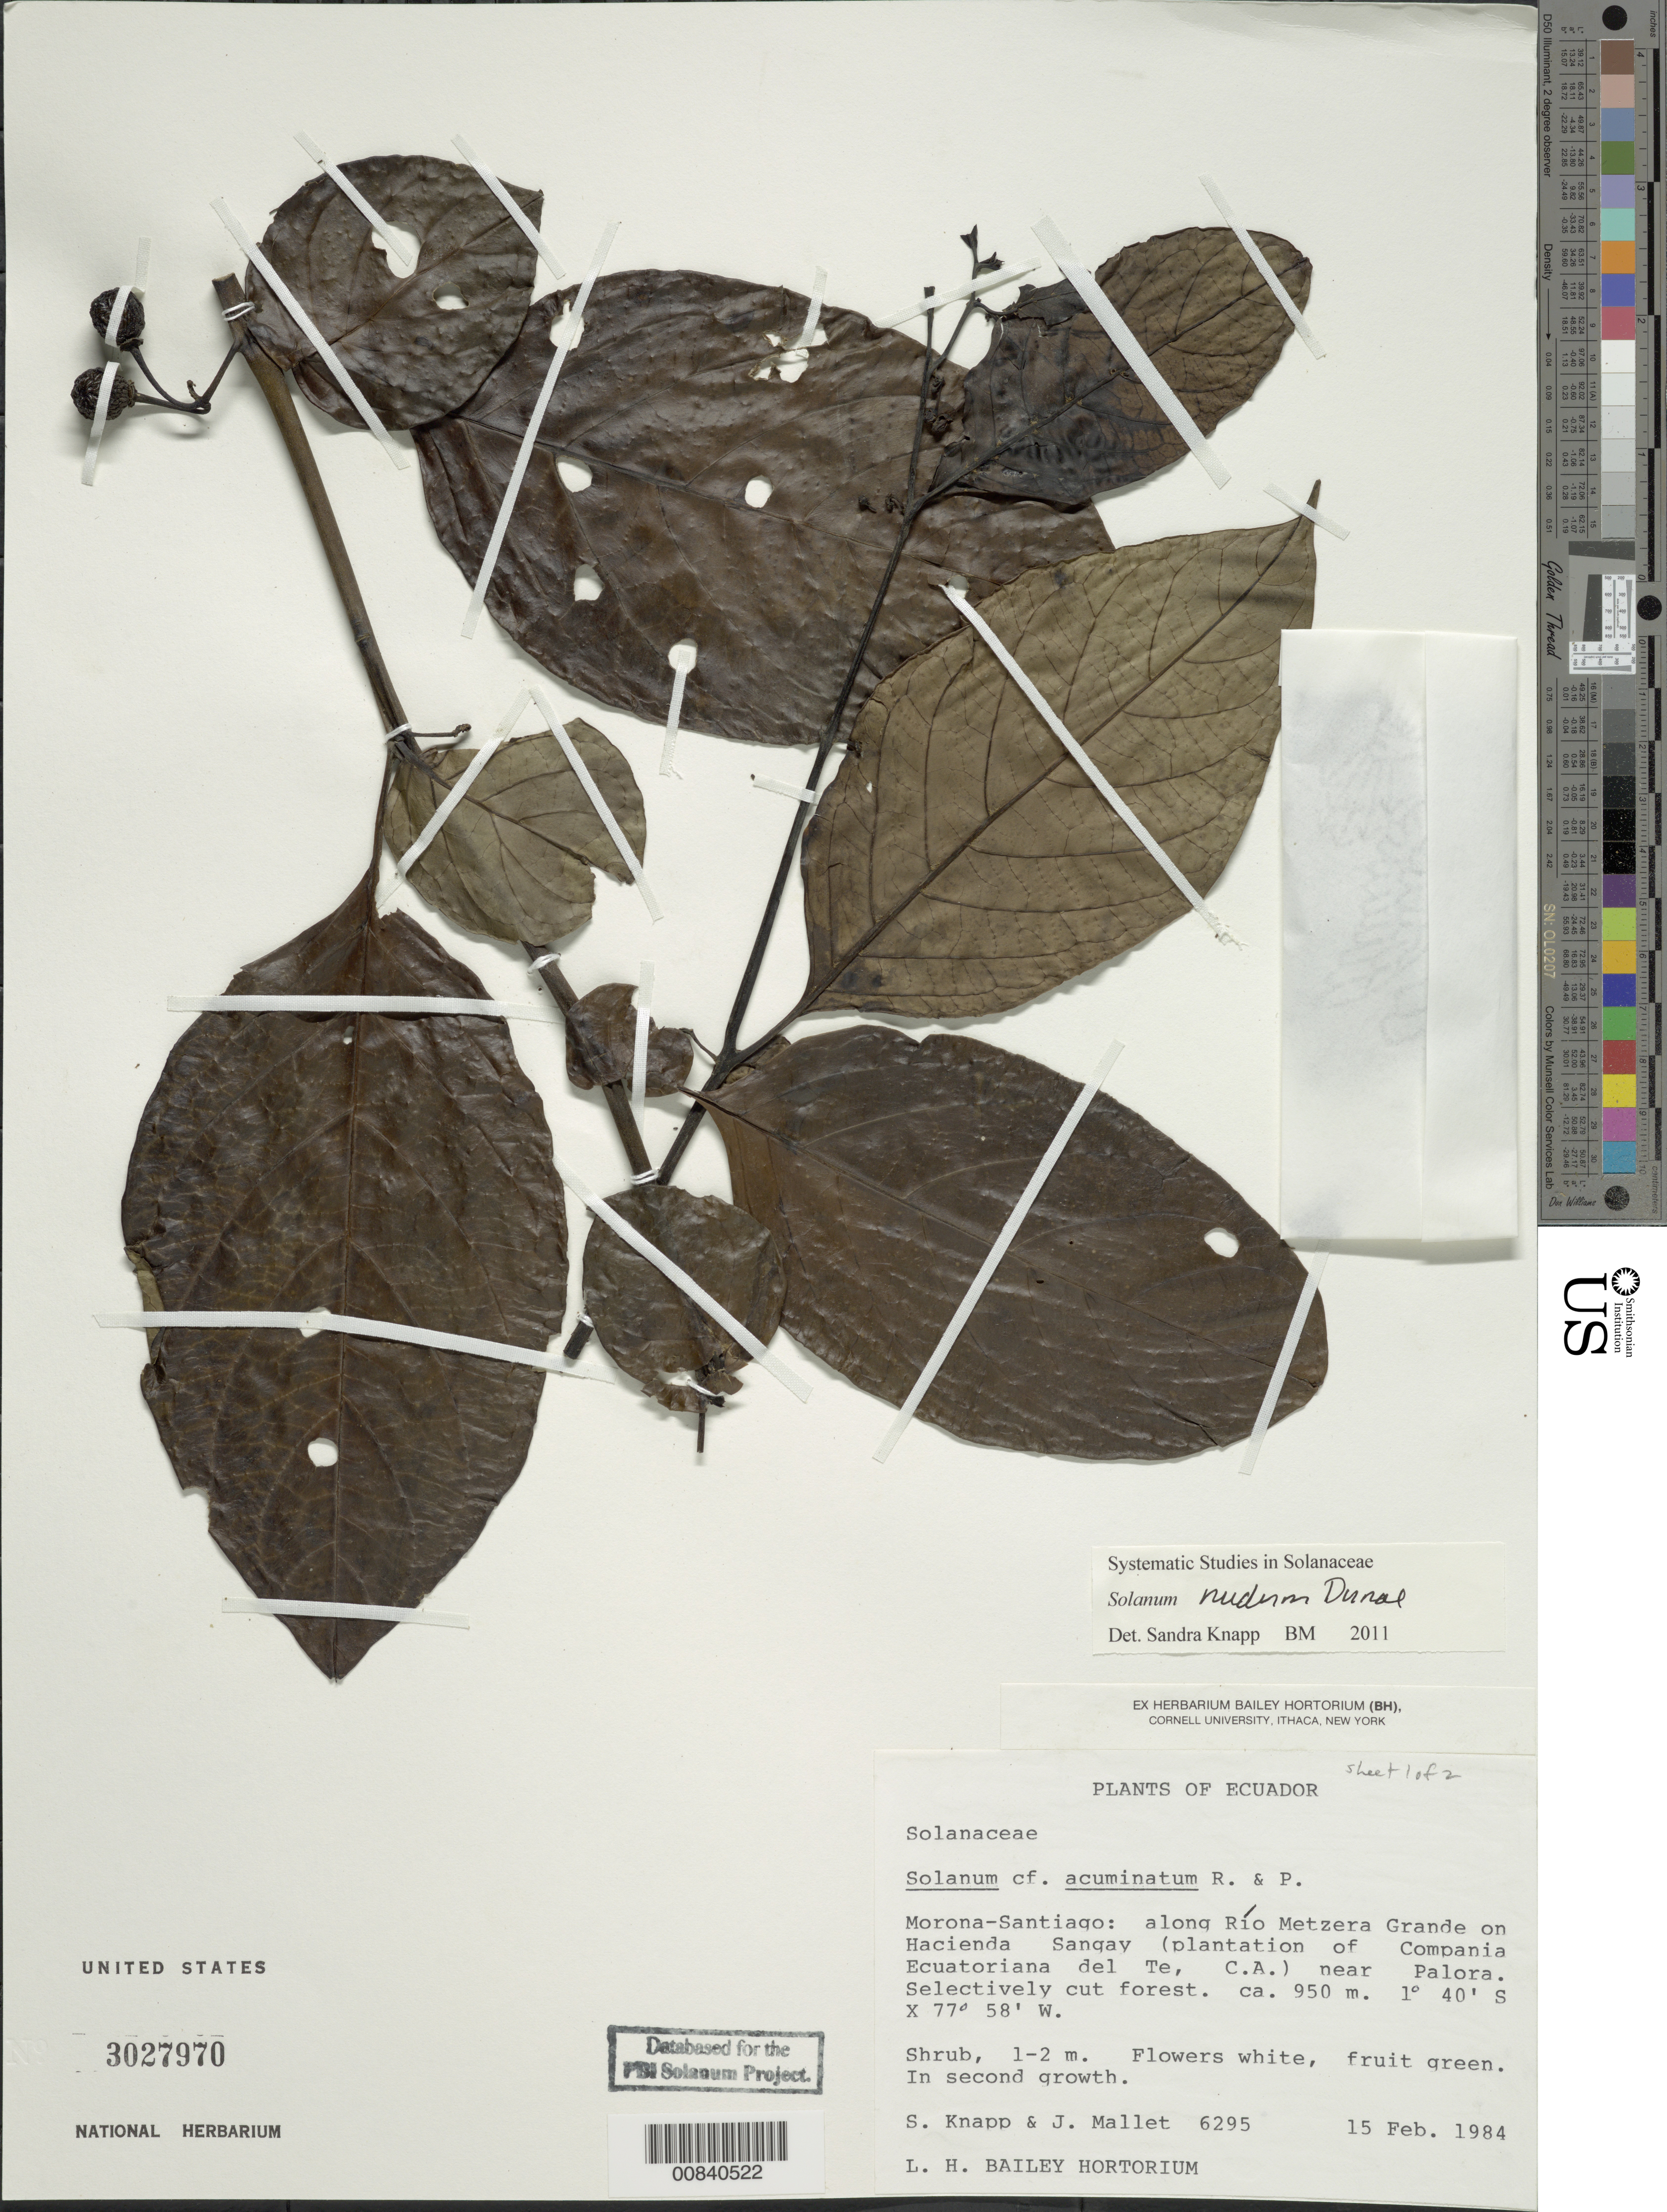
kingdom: Plantae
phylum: Tracheophyta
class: Magnoliopsida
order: Solanales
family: Solanaceae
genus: Solanum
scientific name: Solanum nudum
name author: Dunal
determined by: Knapp, S. D.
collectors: S. Knapp & J. Mallet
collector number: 6295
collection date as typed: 15 Feb 1984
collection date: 1984-02-15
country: Ecuador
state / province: Morona-Santiago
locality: along Río Metzera Grande on Hacienda Sangay (plantation of Compania Ecuadoriana del Te, C.A.) near Palora.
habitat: Selectively cut forest. In second growth.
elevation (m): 950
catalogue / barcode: US 3027970